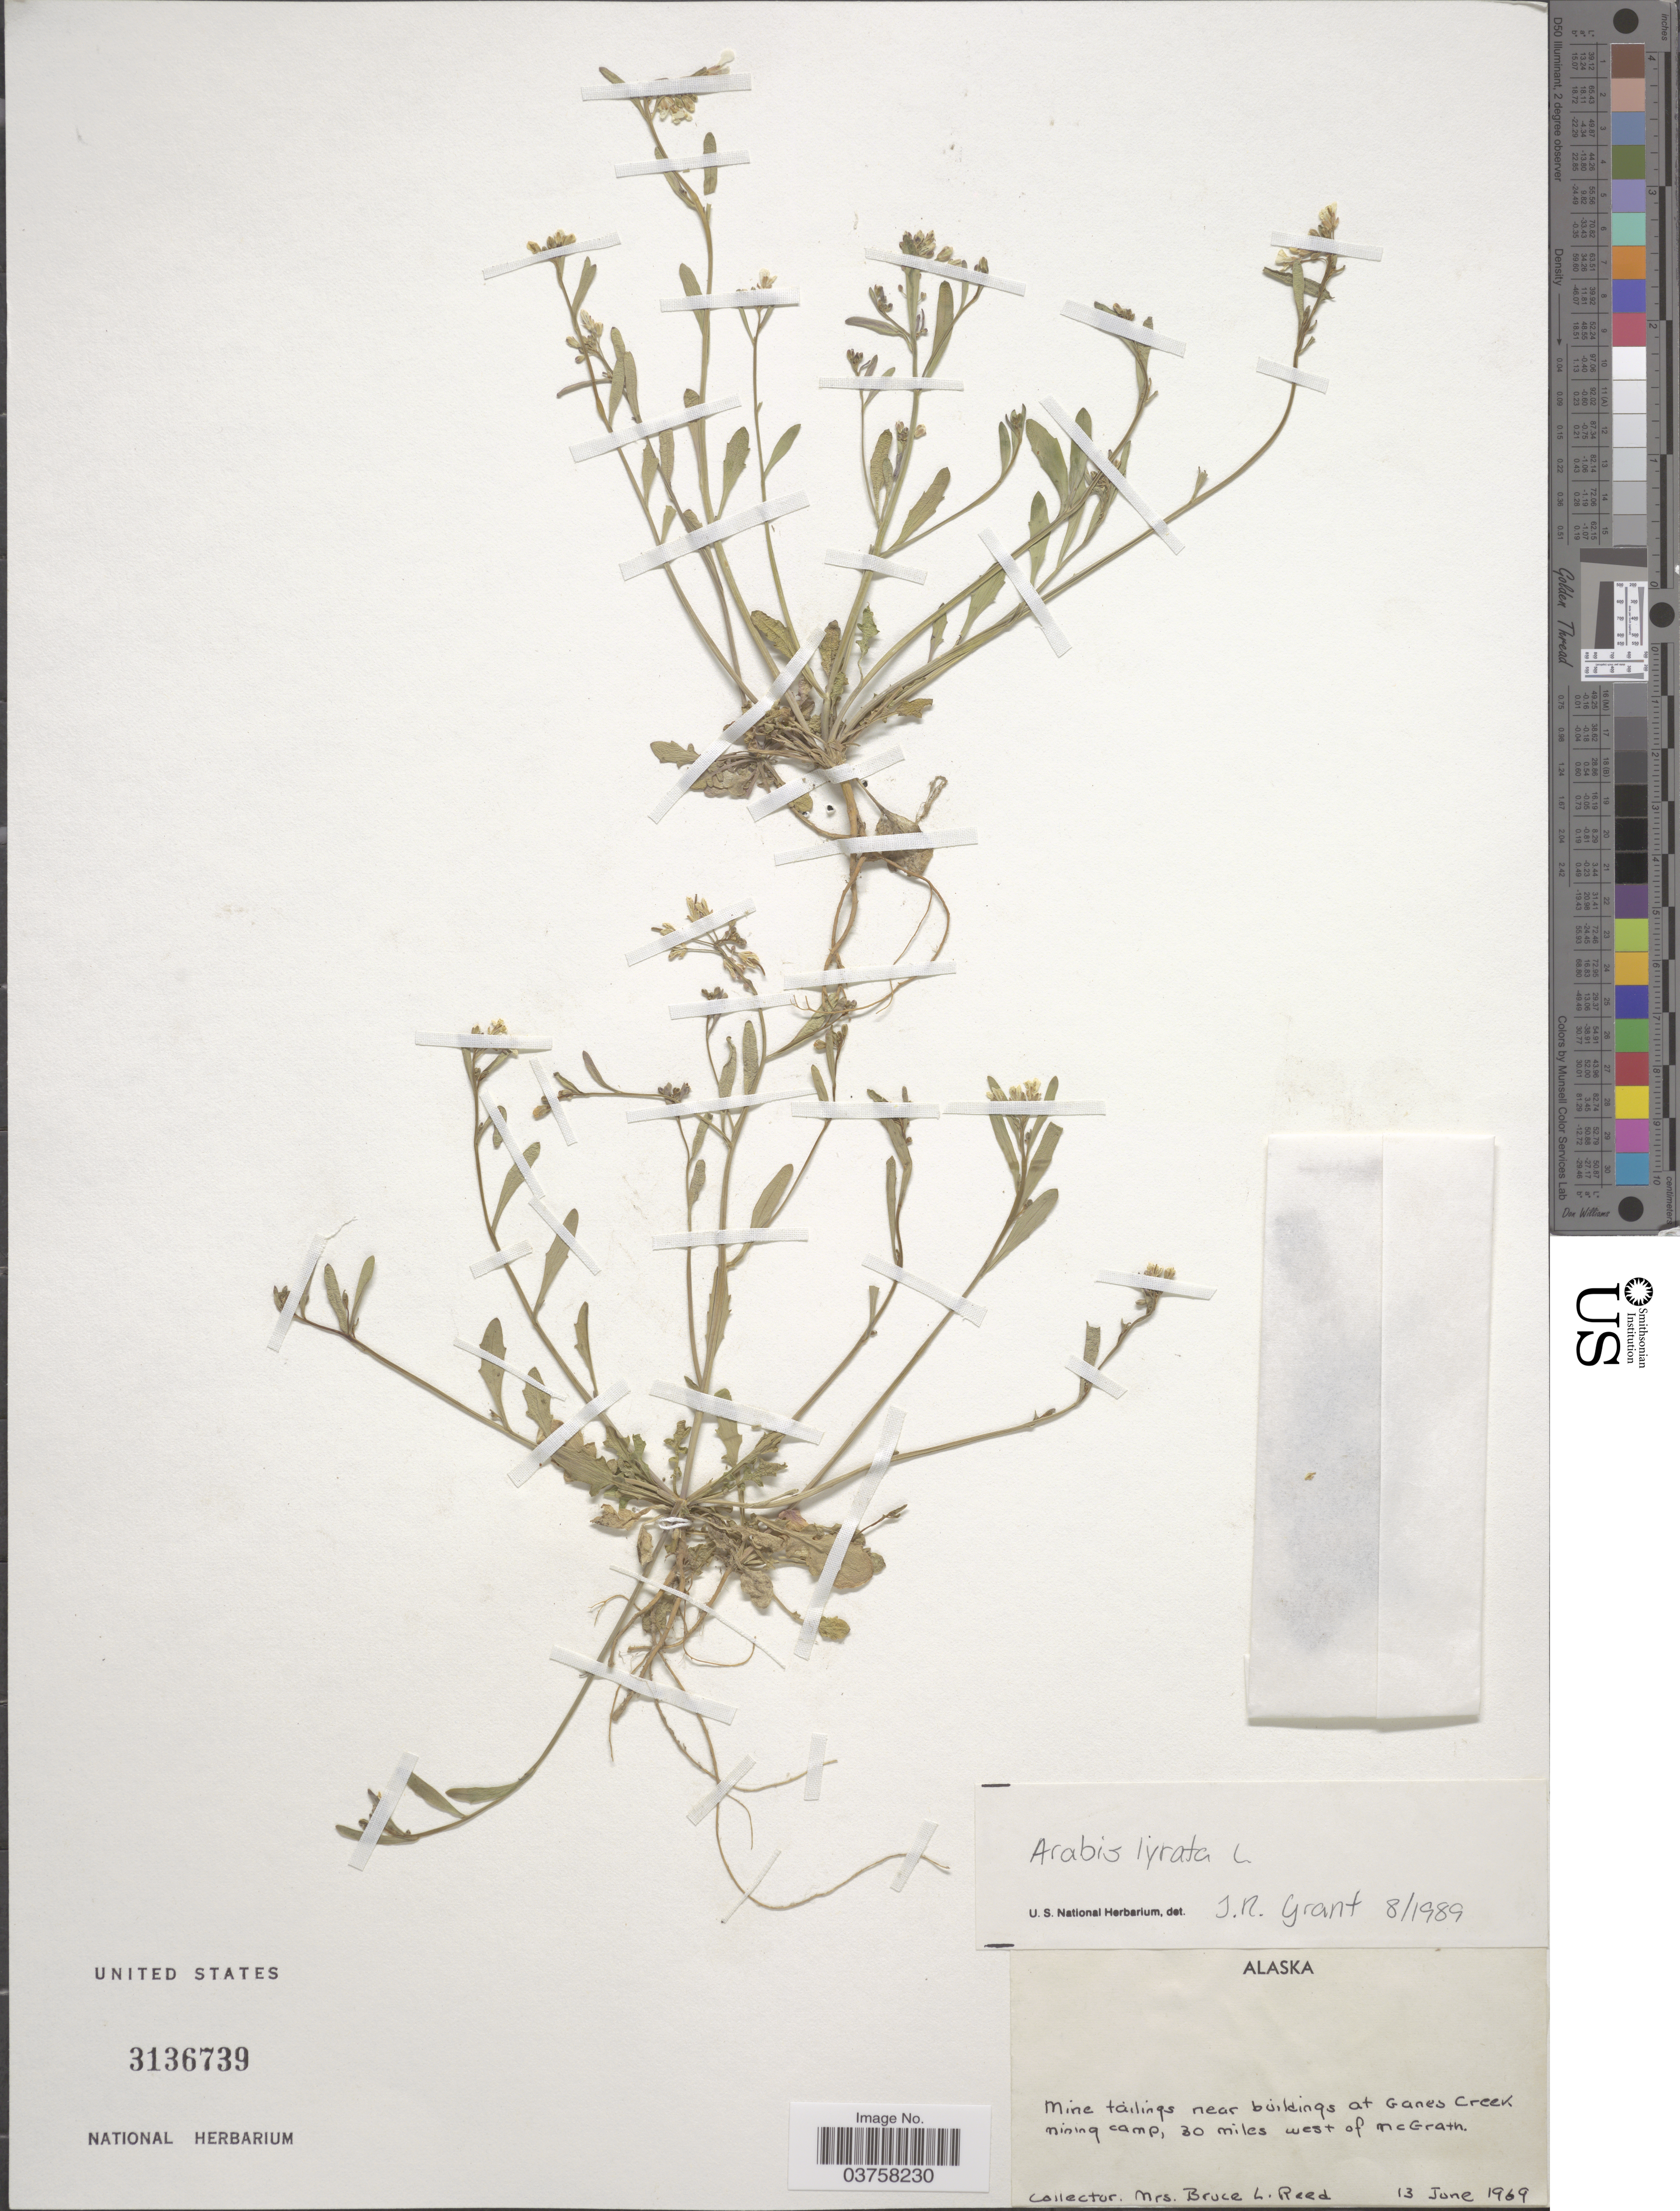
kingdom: Plantae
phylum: Tracheophyta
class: Magnoliopsida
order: Brassicales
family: Brassicaceae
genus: Arabis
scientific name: Arabis lyrata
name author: L.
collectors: B. Reed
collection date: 1969-06-13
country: United States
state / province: Alaska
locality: Mine tailings near buildings at Ganes Creek mining camp, 30 miles west of McGrath.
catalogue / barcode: US 3136739